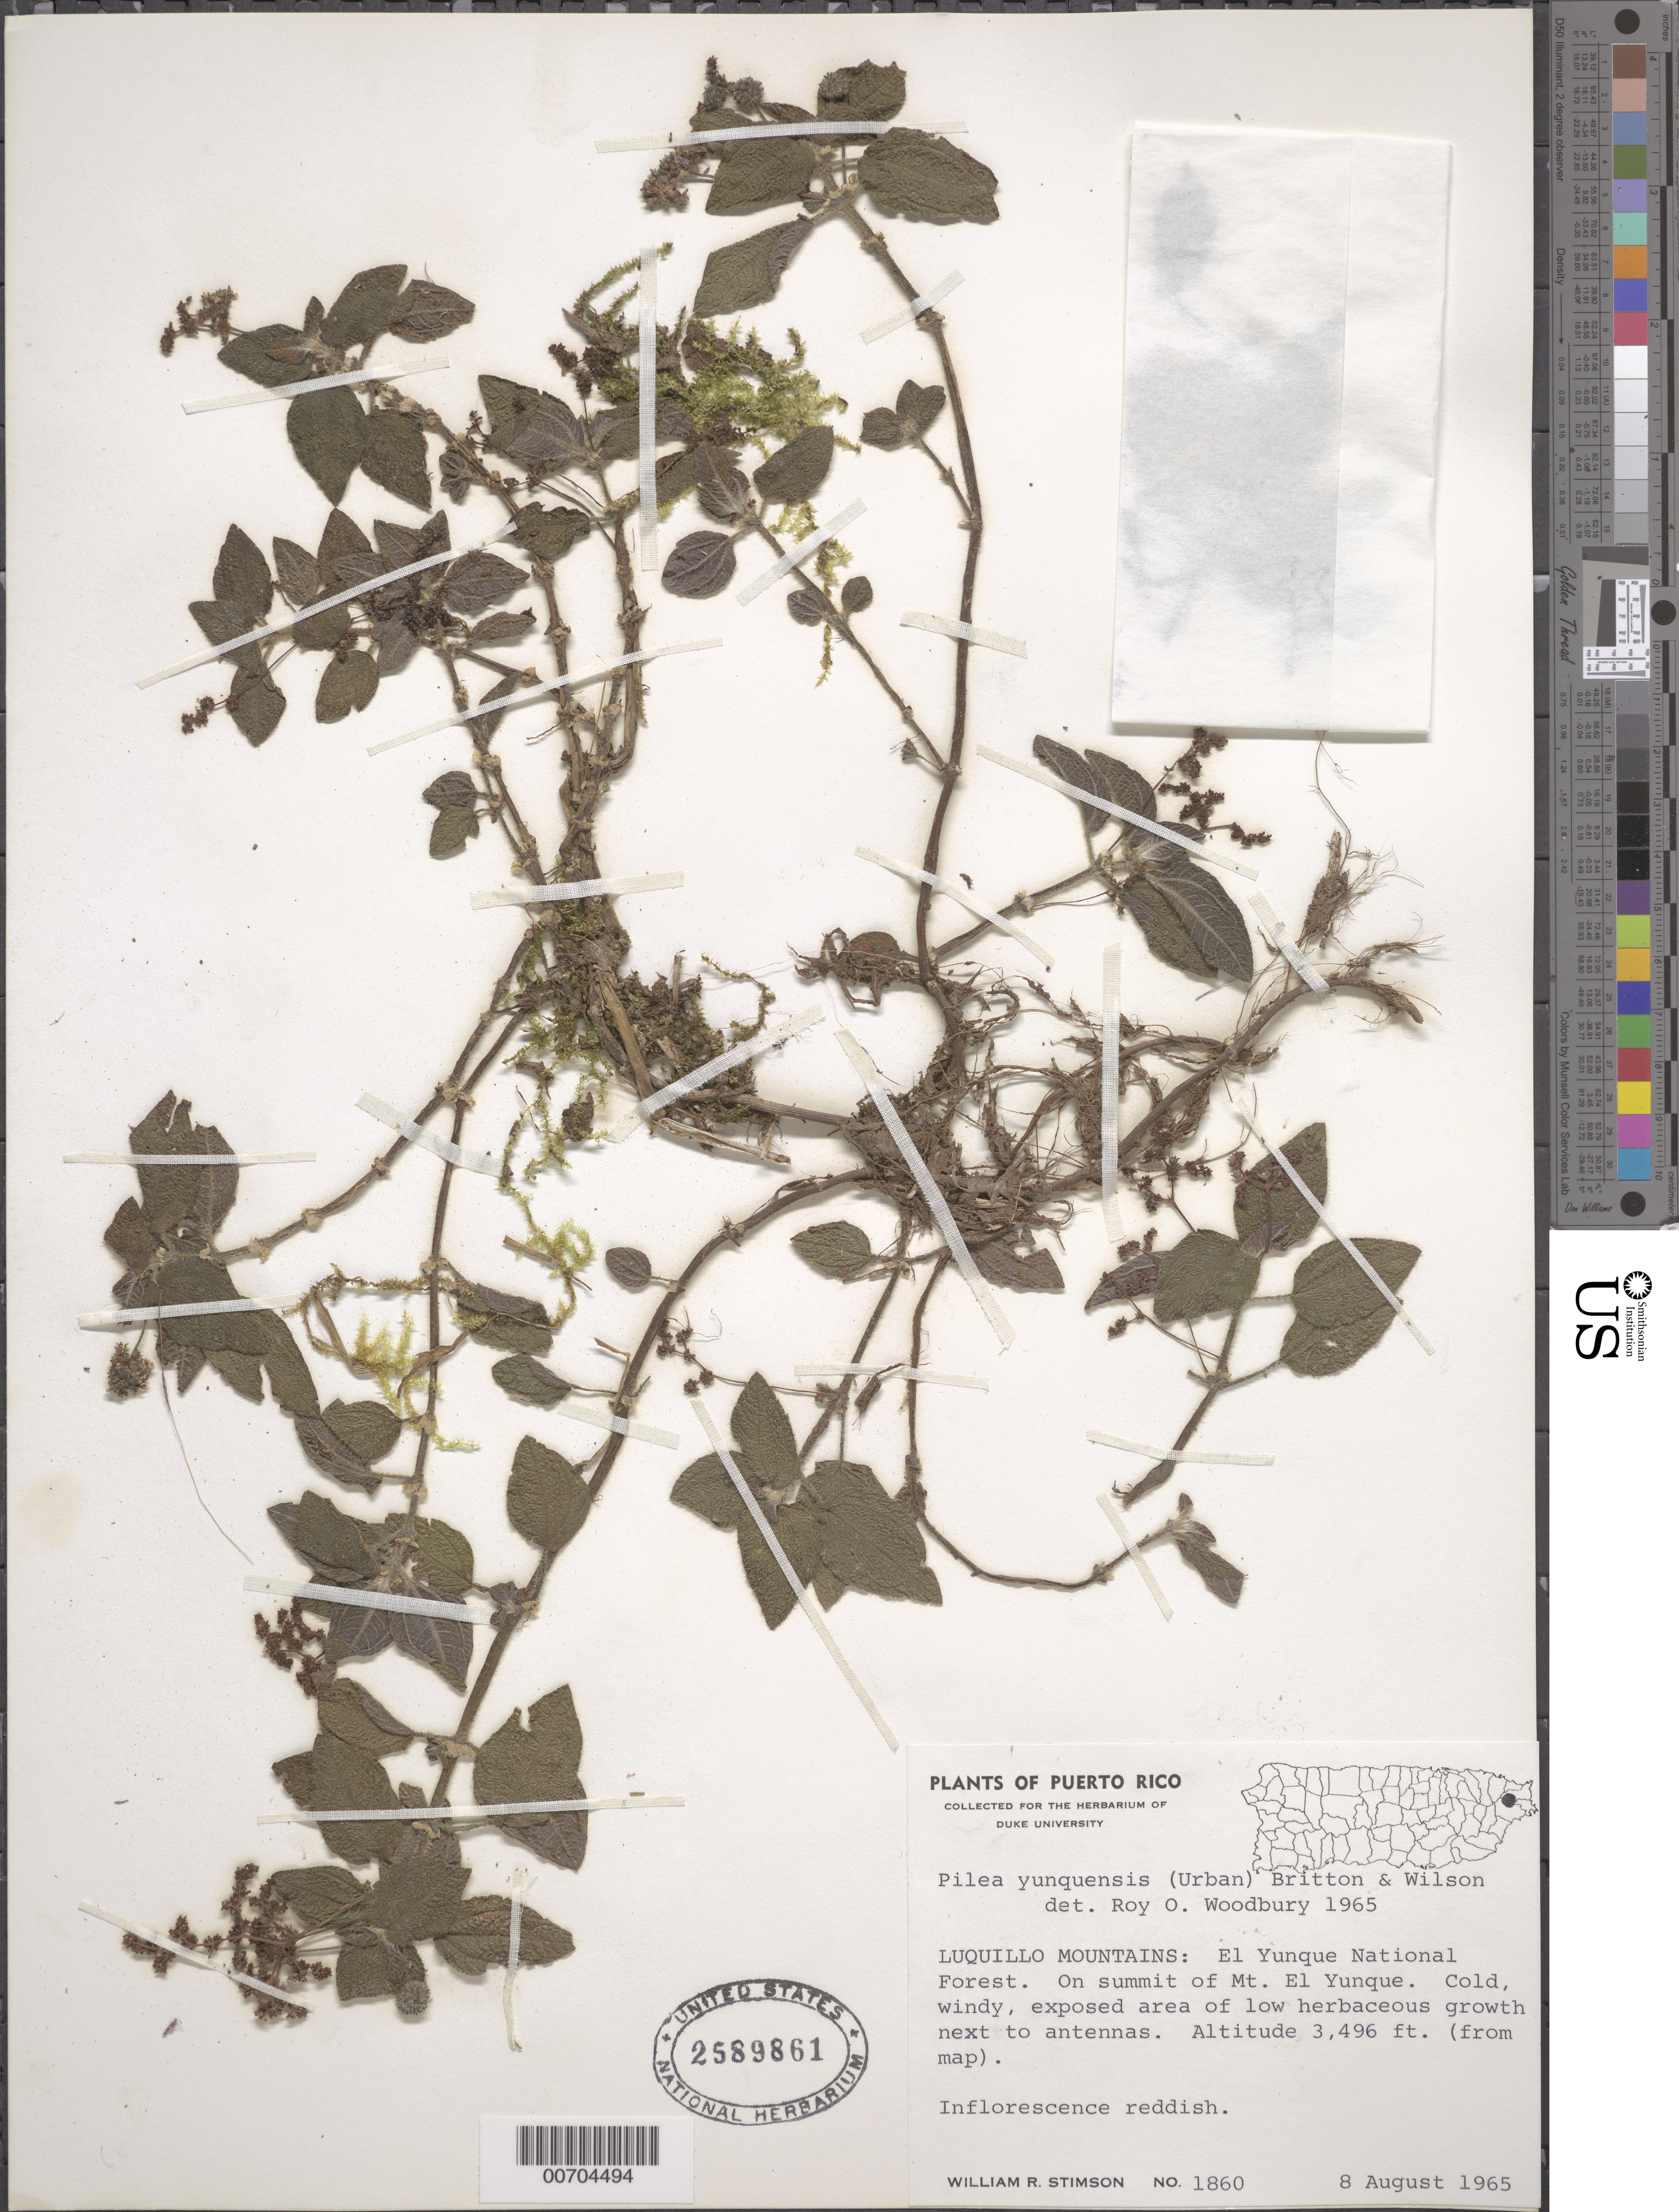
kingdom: Plantae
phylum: Tracheophyta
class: Magnoliopsida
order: Rosales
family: Urticaceae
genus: Pilea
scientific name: Pilea yunquensis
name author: (Urb.) Britton & P. Wilson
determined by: Woodbury, R. O.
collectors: W. R. Stimson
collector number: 1860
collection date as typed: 08 Aug 1965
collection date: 1965-08-08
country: Puerto Rico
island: Greater Antilles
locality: Luquillo Mts.: El Yunque Natl. Forest. On summit of Mt. El Yunque.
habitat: Cold, windy, exposed area of low herbaceous growth next to antennas.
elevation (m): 1066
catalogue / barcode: US 2589861